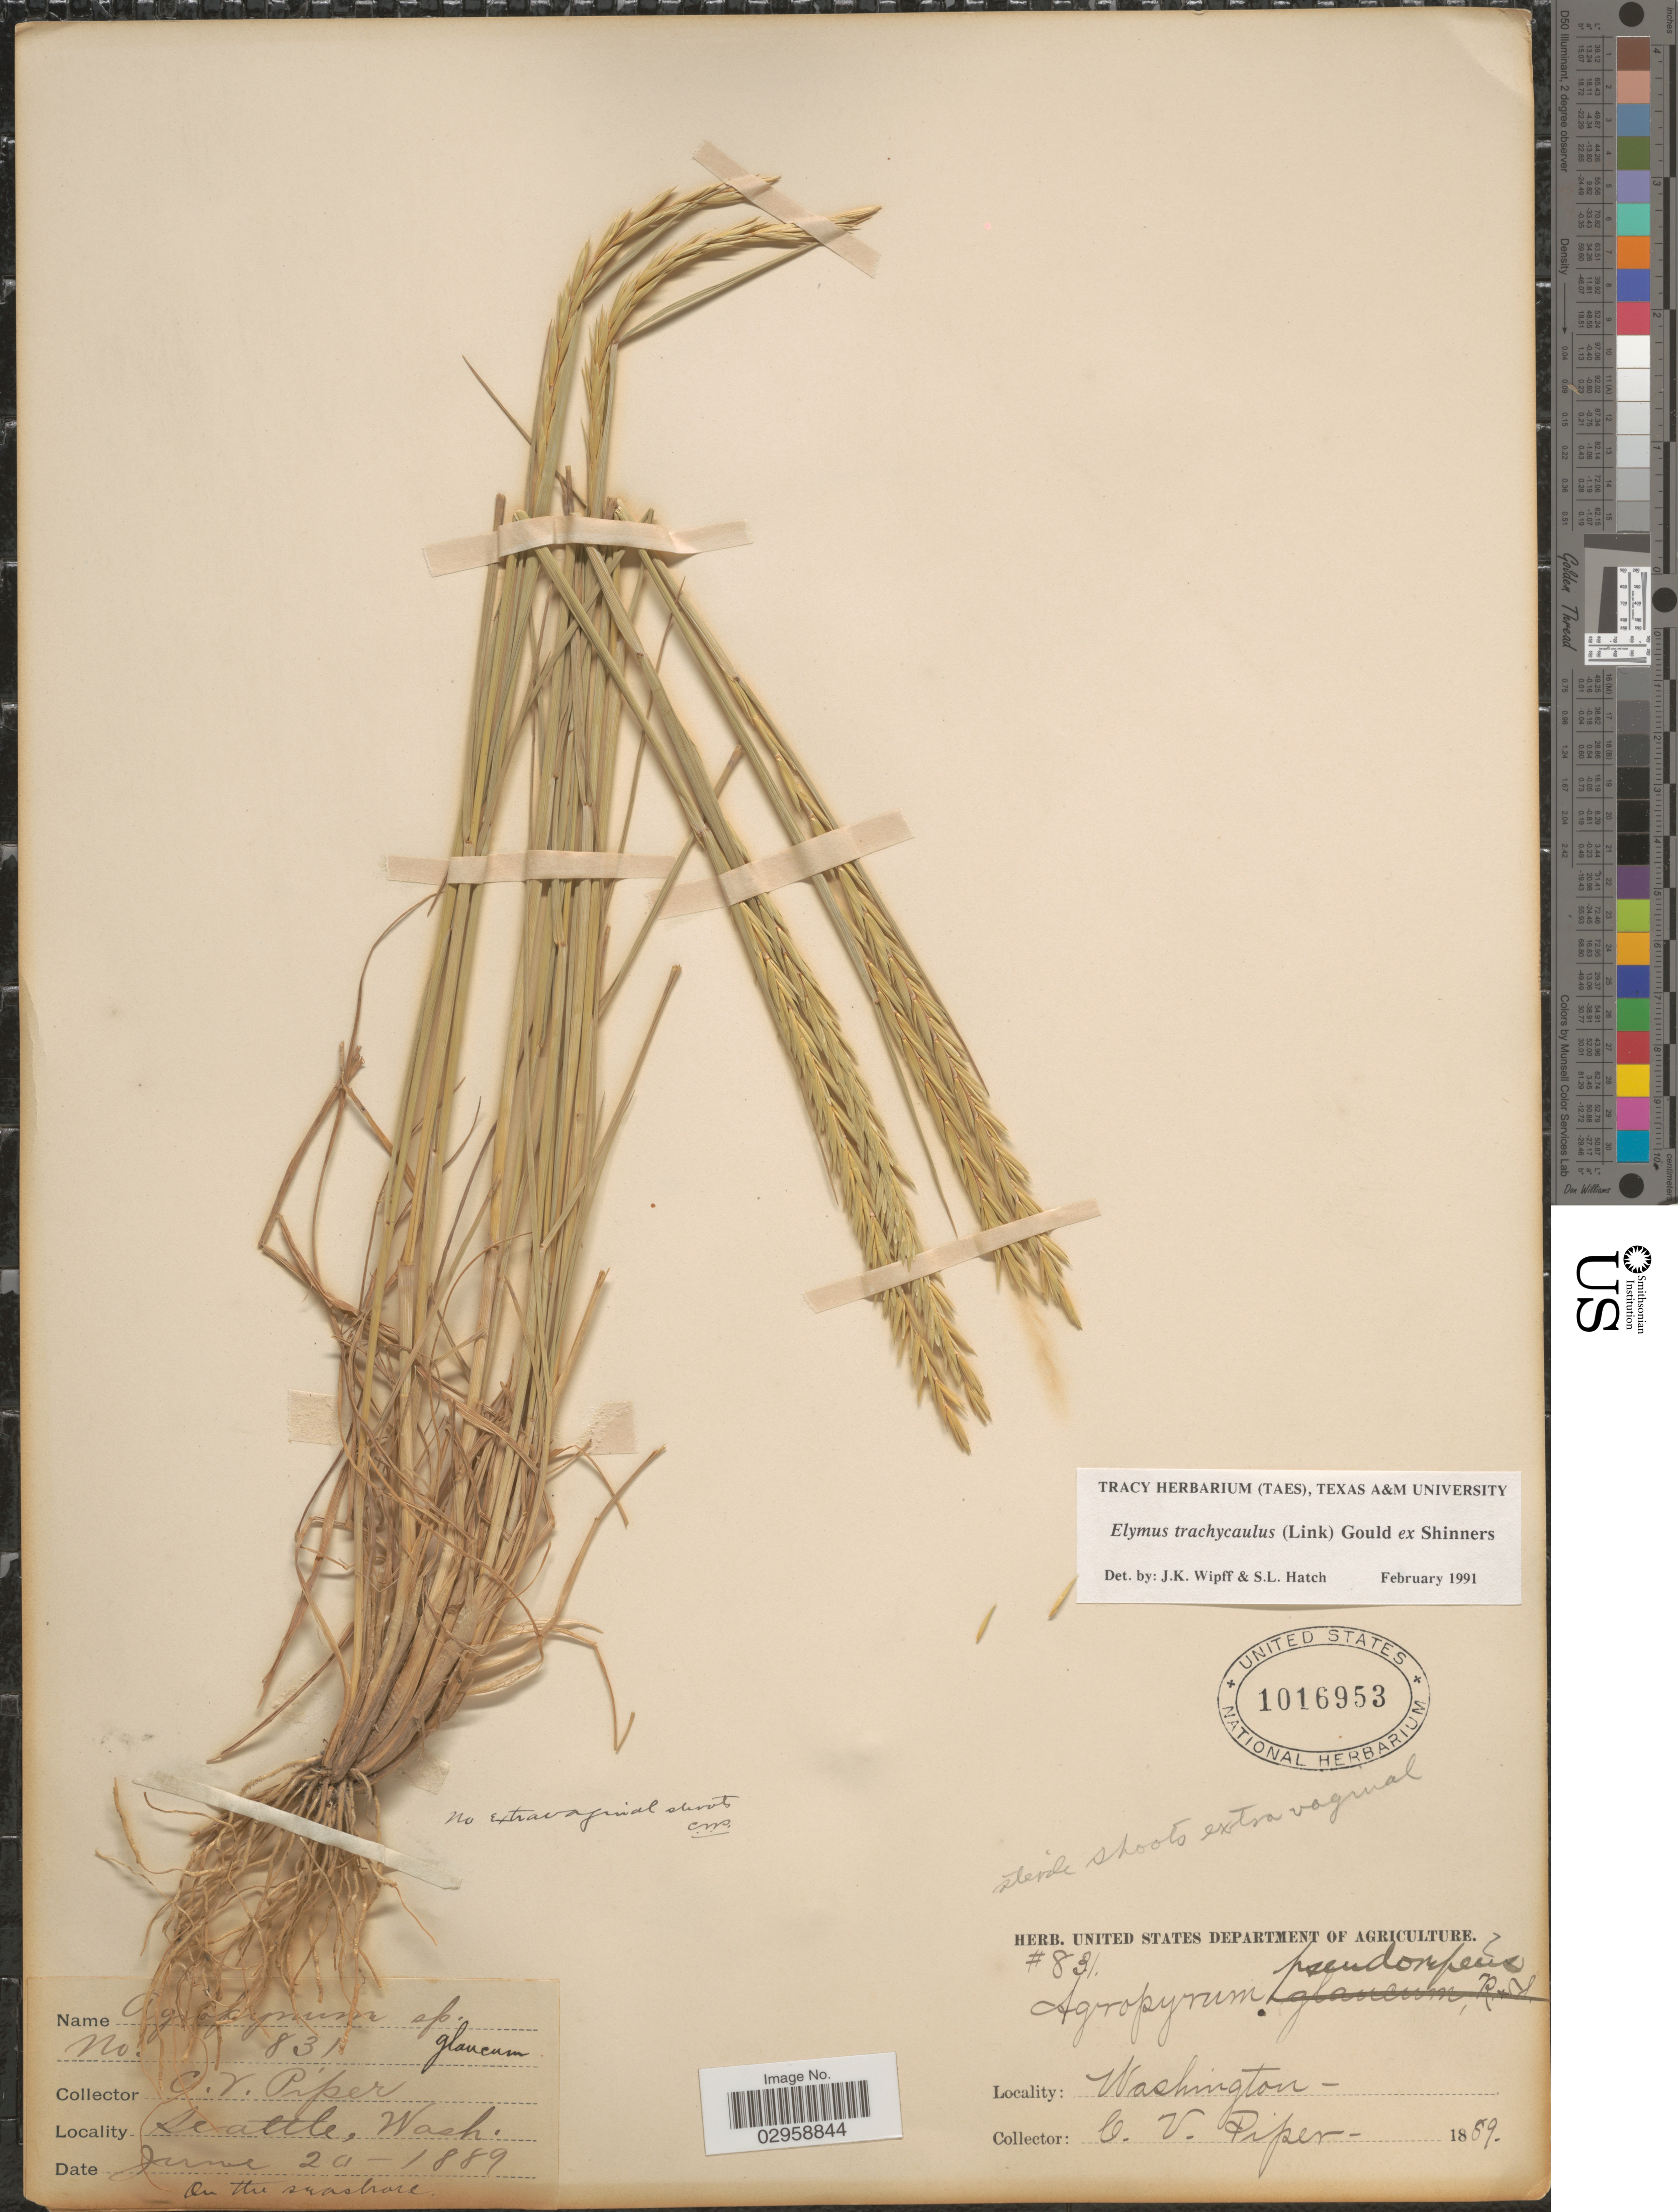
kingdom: Plantae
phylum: Tracheophyta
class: Liliopsida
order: Poales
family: Poaceae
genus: Elymus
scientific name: Elymus trachycaulus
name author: (Link) Gould ex Shinners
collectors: C. V. Piper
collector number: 831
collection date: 1889-06-20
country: United States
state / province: Washington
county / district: King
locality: Seattle.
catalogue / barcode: US 1016953